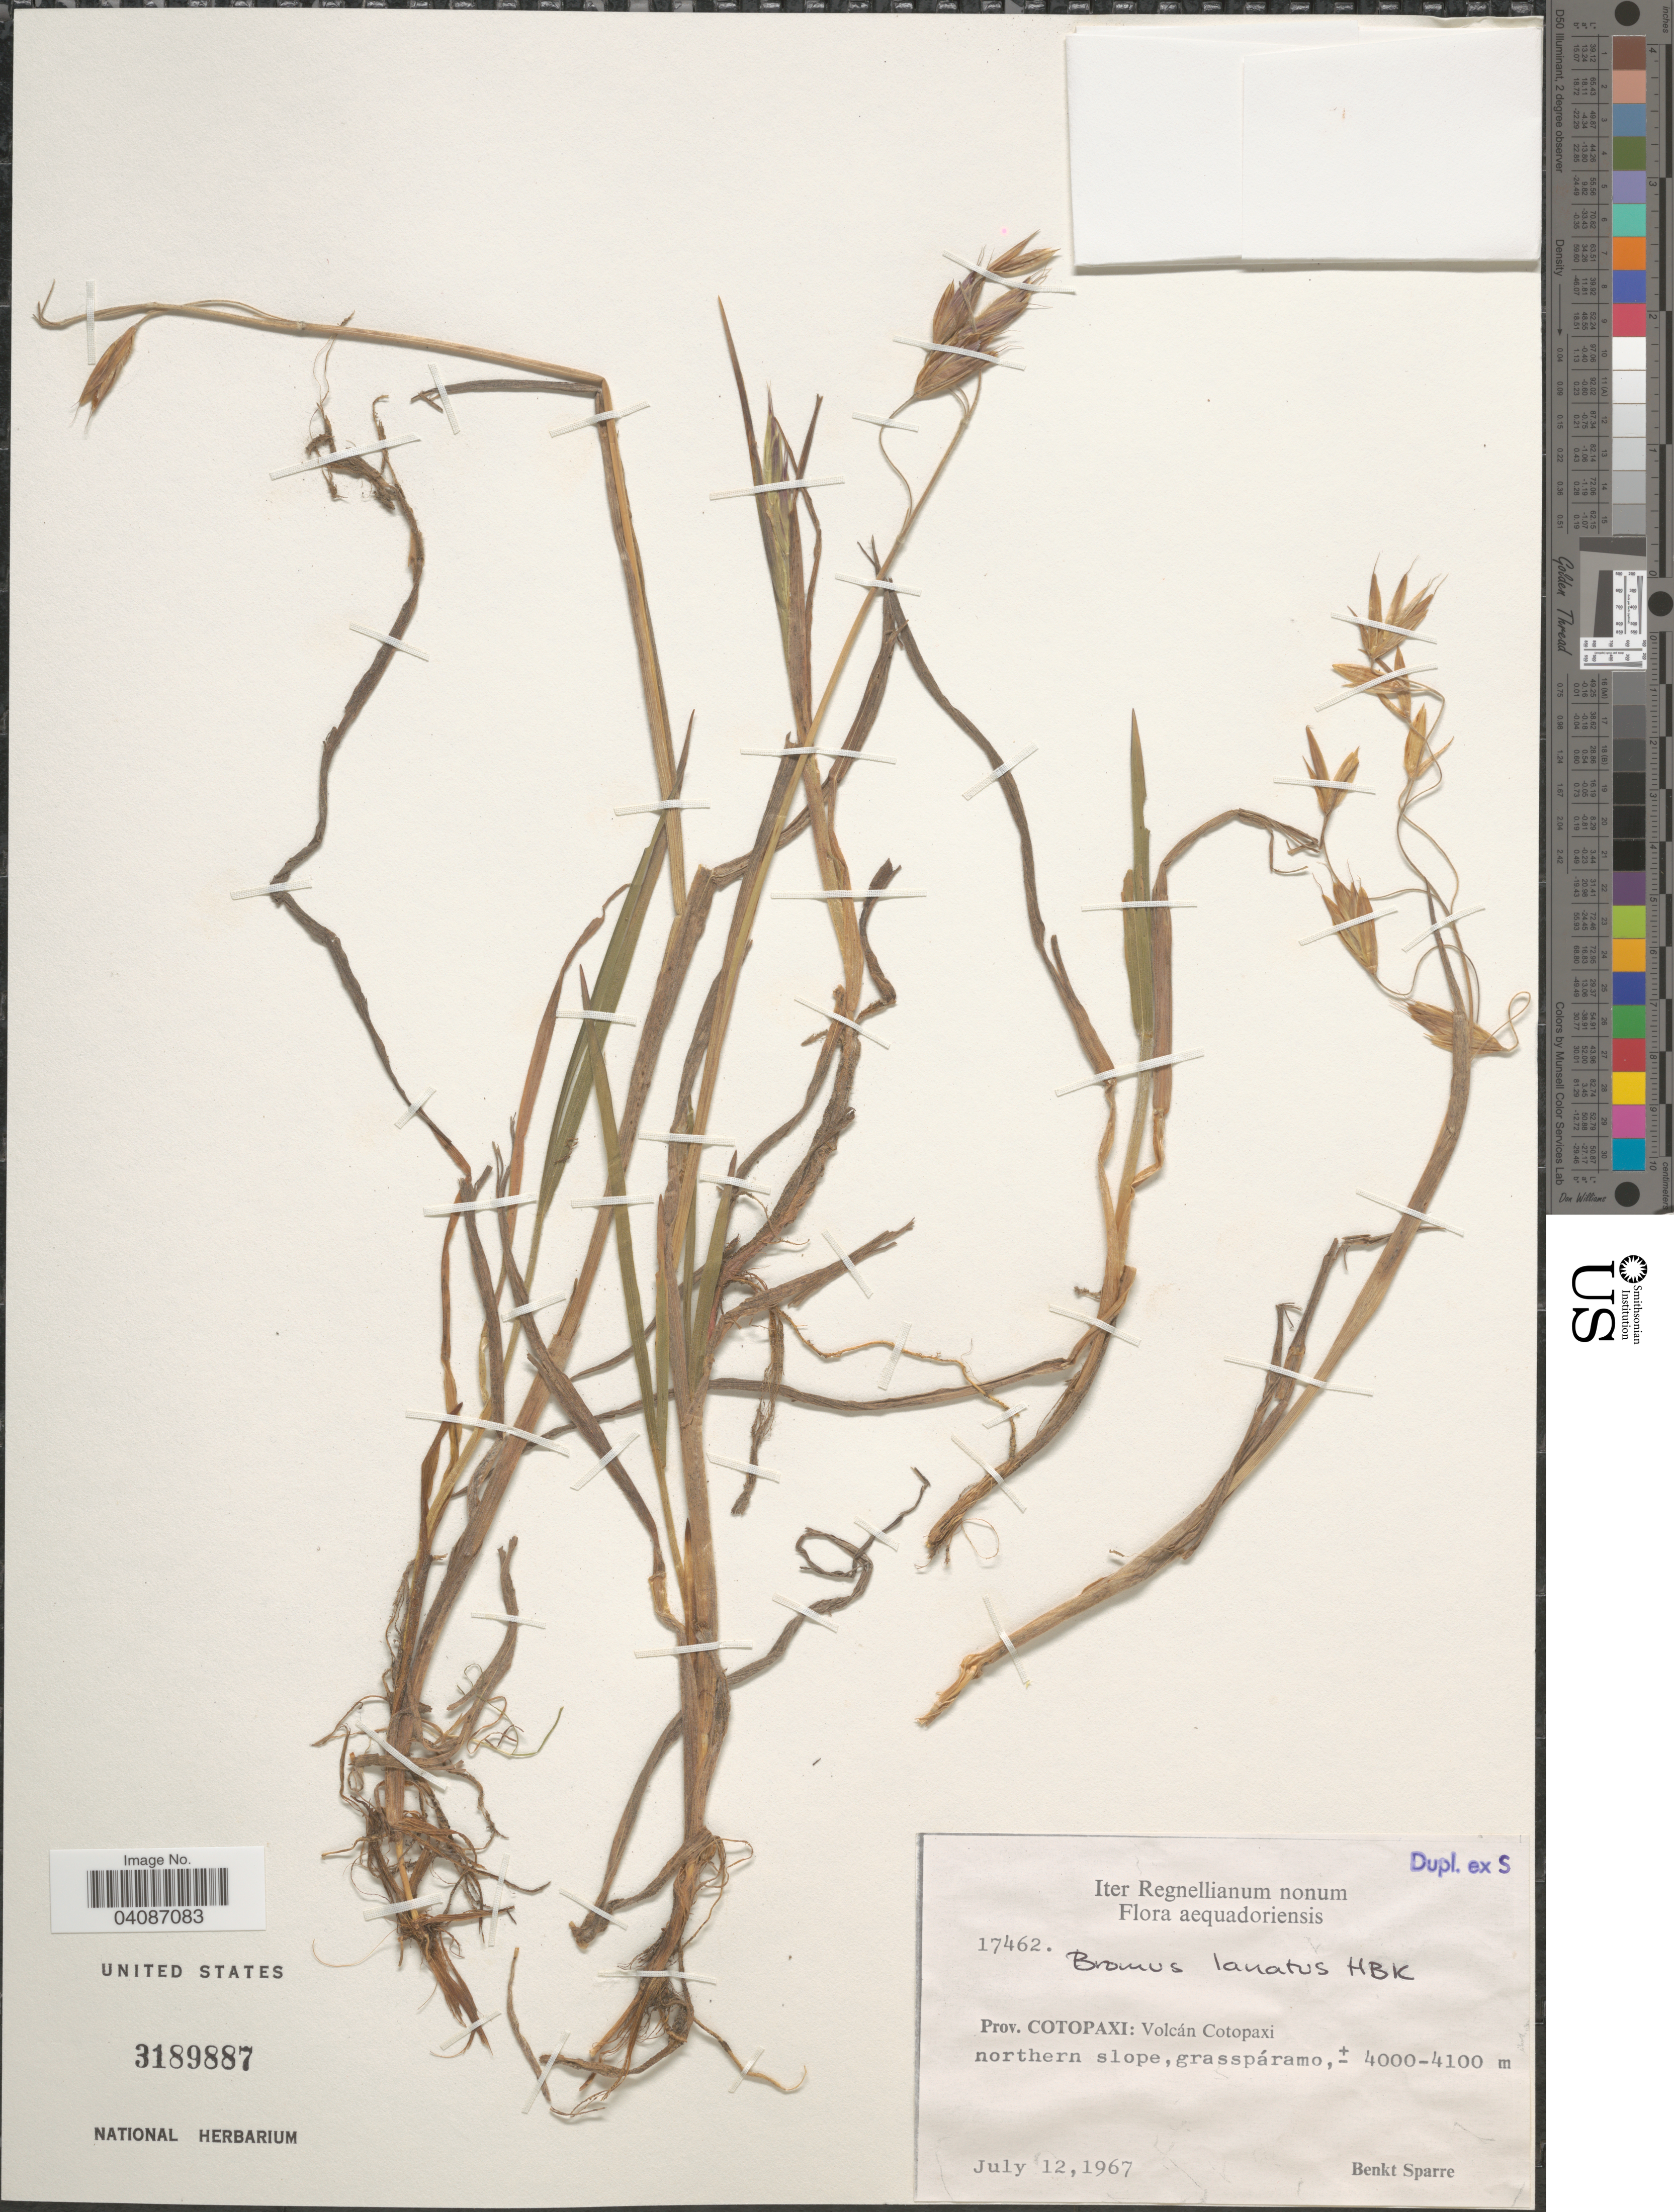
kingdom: Plantae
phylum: Tracheophyta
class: Liliopsida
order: Poales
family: Poaceae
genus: Bromus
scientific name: Bromus lanatus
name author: Kunth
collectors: B. Sparre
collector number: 17462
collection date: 1967-07-12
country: Ecuador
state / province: Cotopaxi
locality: Iter Regnellianum nonum. Aequadoriensis. Volcán Cotopaxi northern slope.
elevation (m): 4000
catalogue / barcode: US 3189887